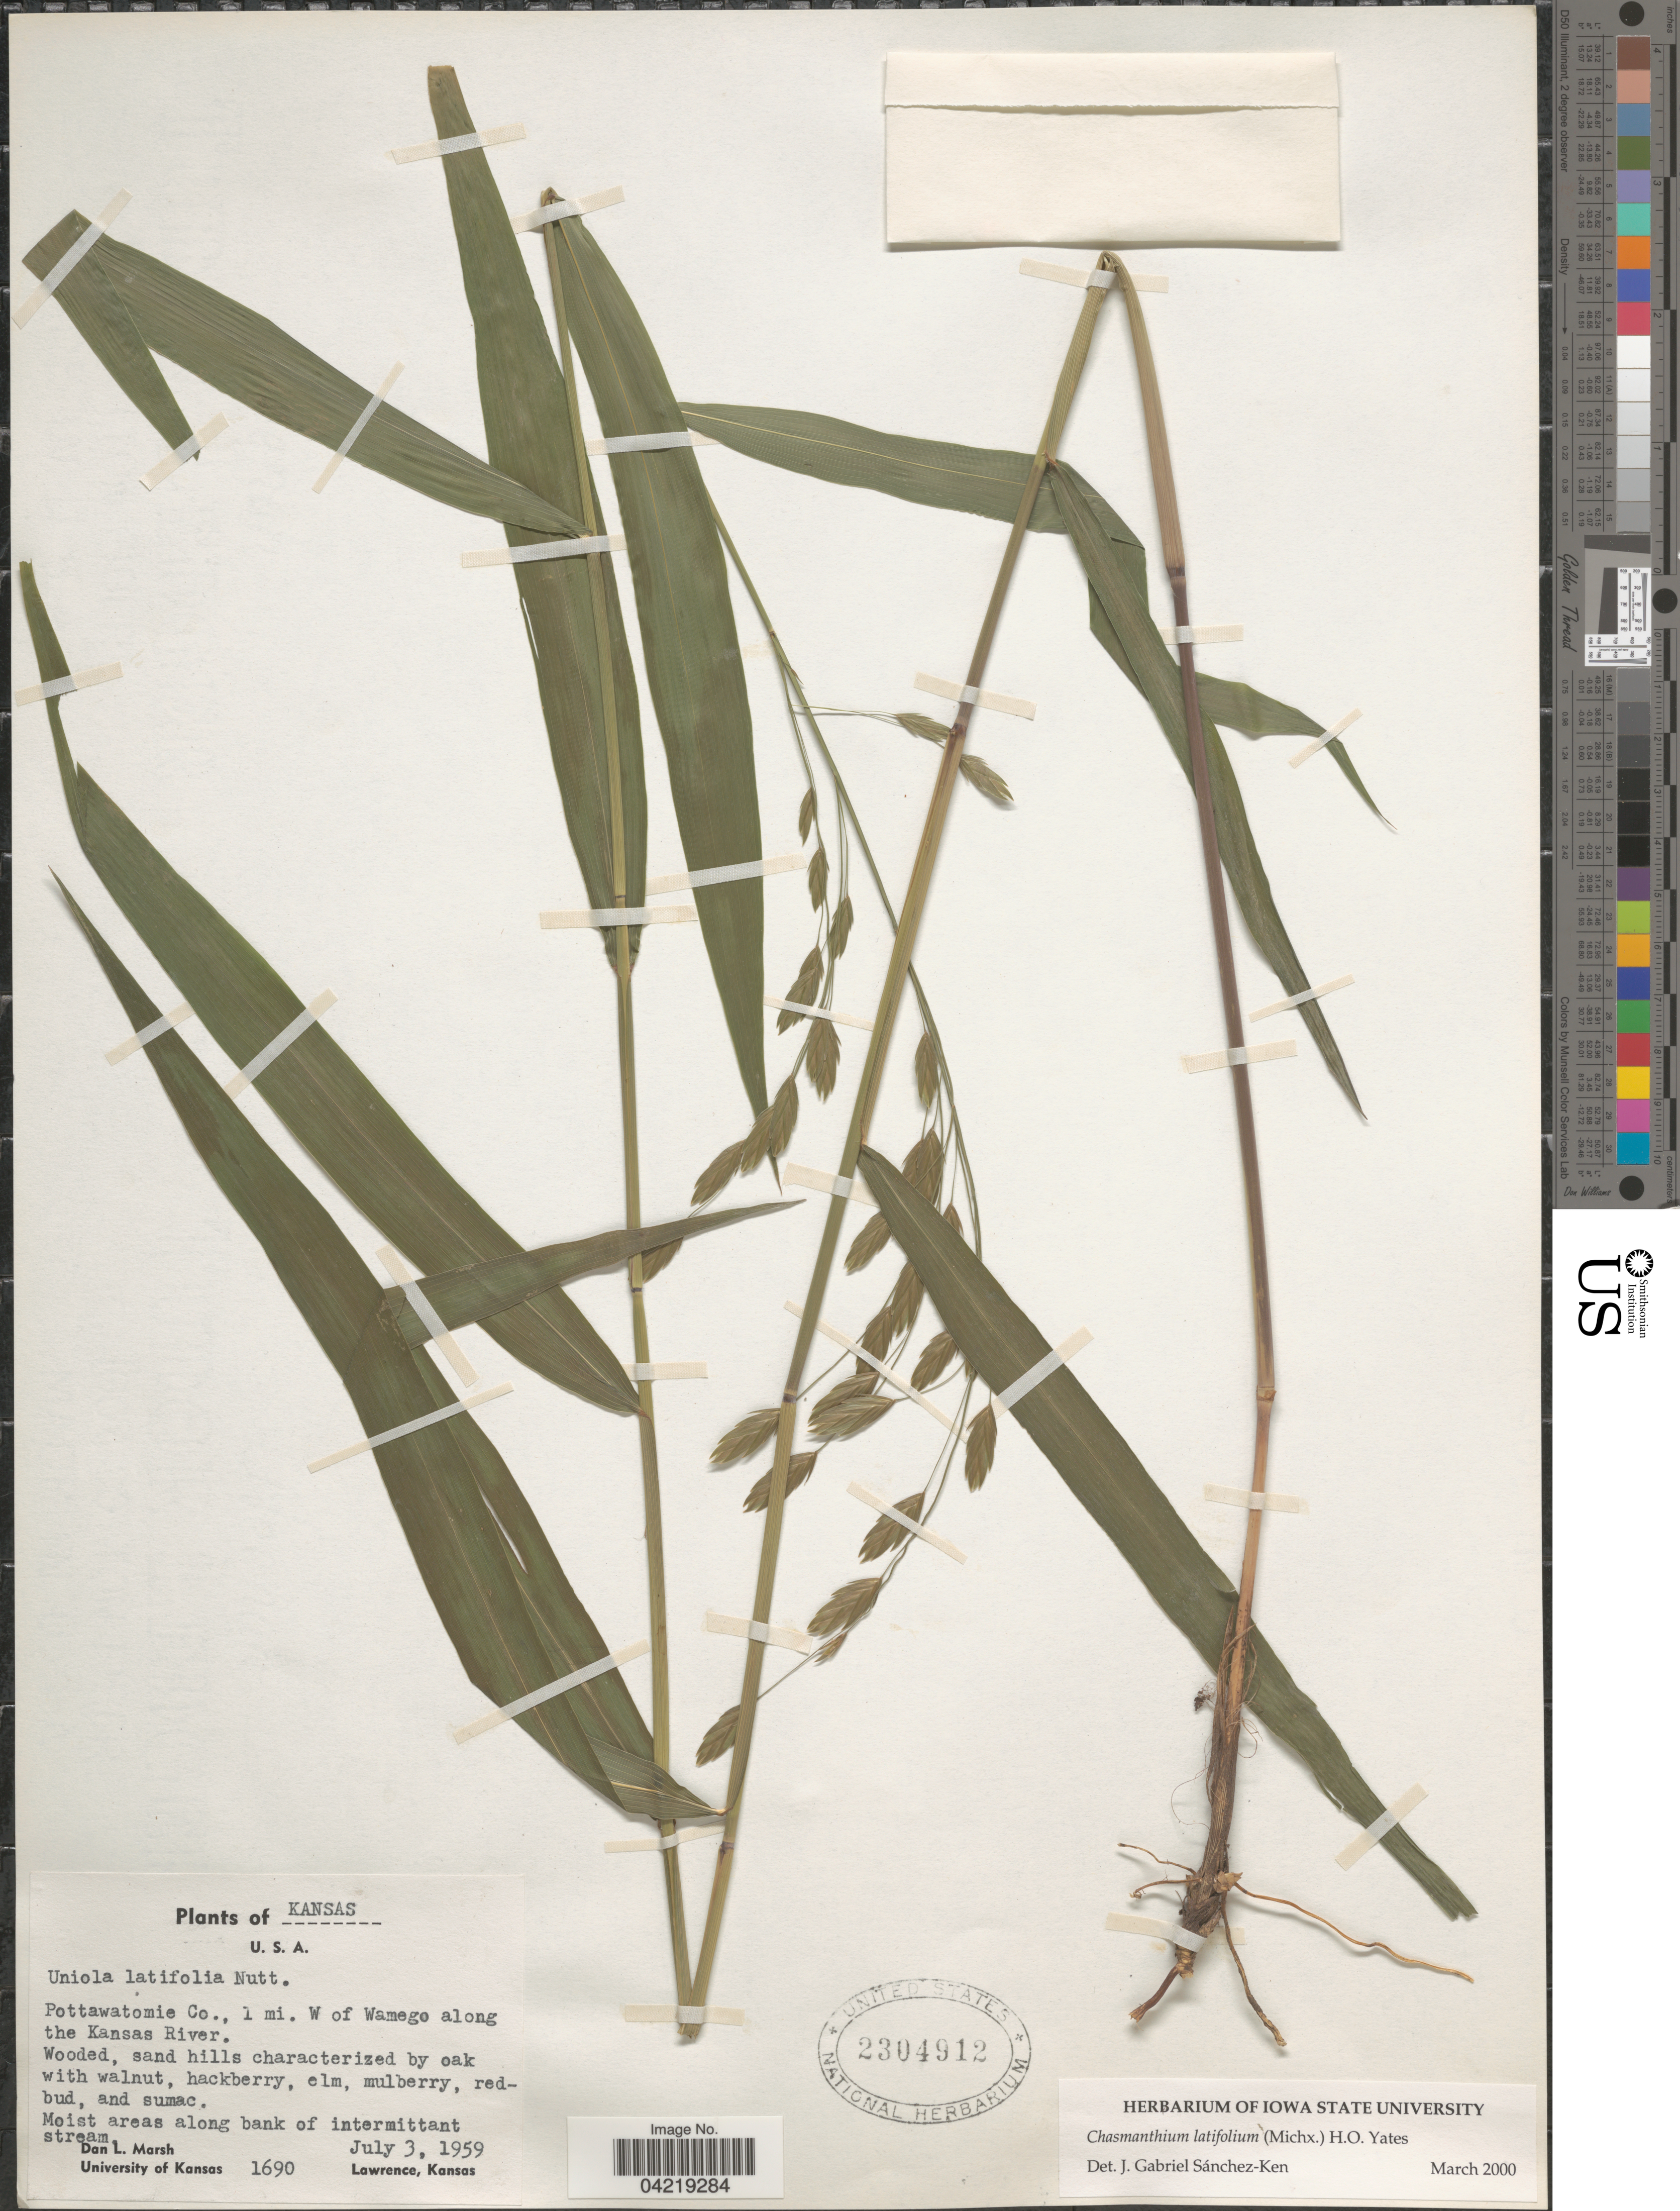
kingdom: Plantae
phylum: Tracheophyta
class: Liliopsida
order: Poales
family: Poaceae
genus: Chasmanthium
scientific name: Chasmanthium latifolium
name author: (Michx.) H.O. Yates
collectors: D. L. Marsh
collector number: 1690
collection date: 1959-07-03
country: United States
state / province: Kansas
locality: Pottawatomie Co., 1 mi. W of Wamego along the Kansas River.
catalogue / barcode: US 2304912